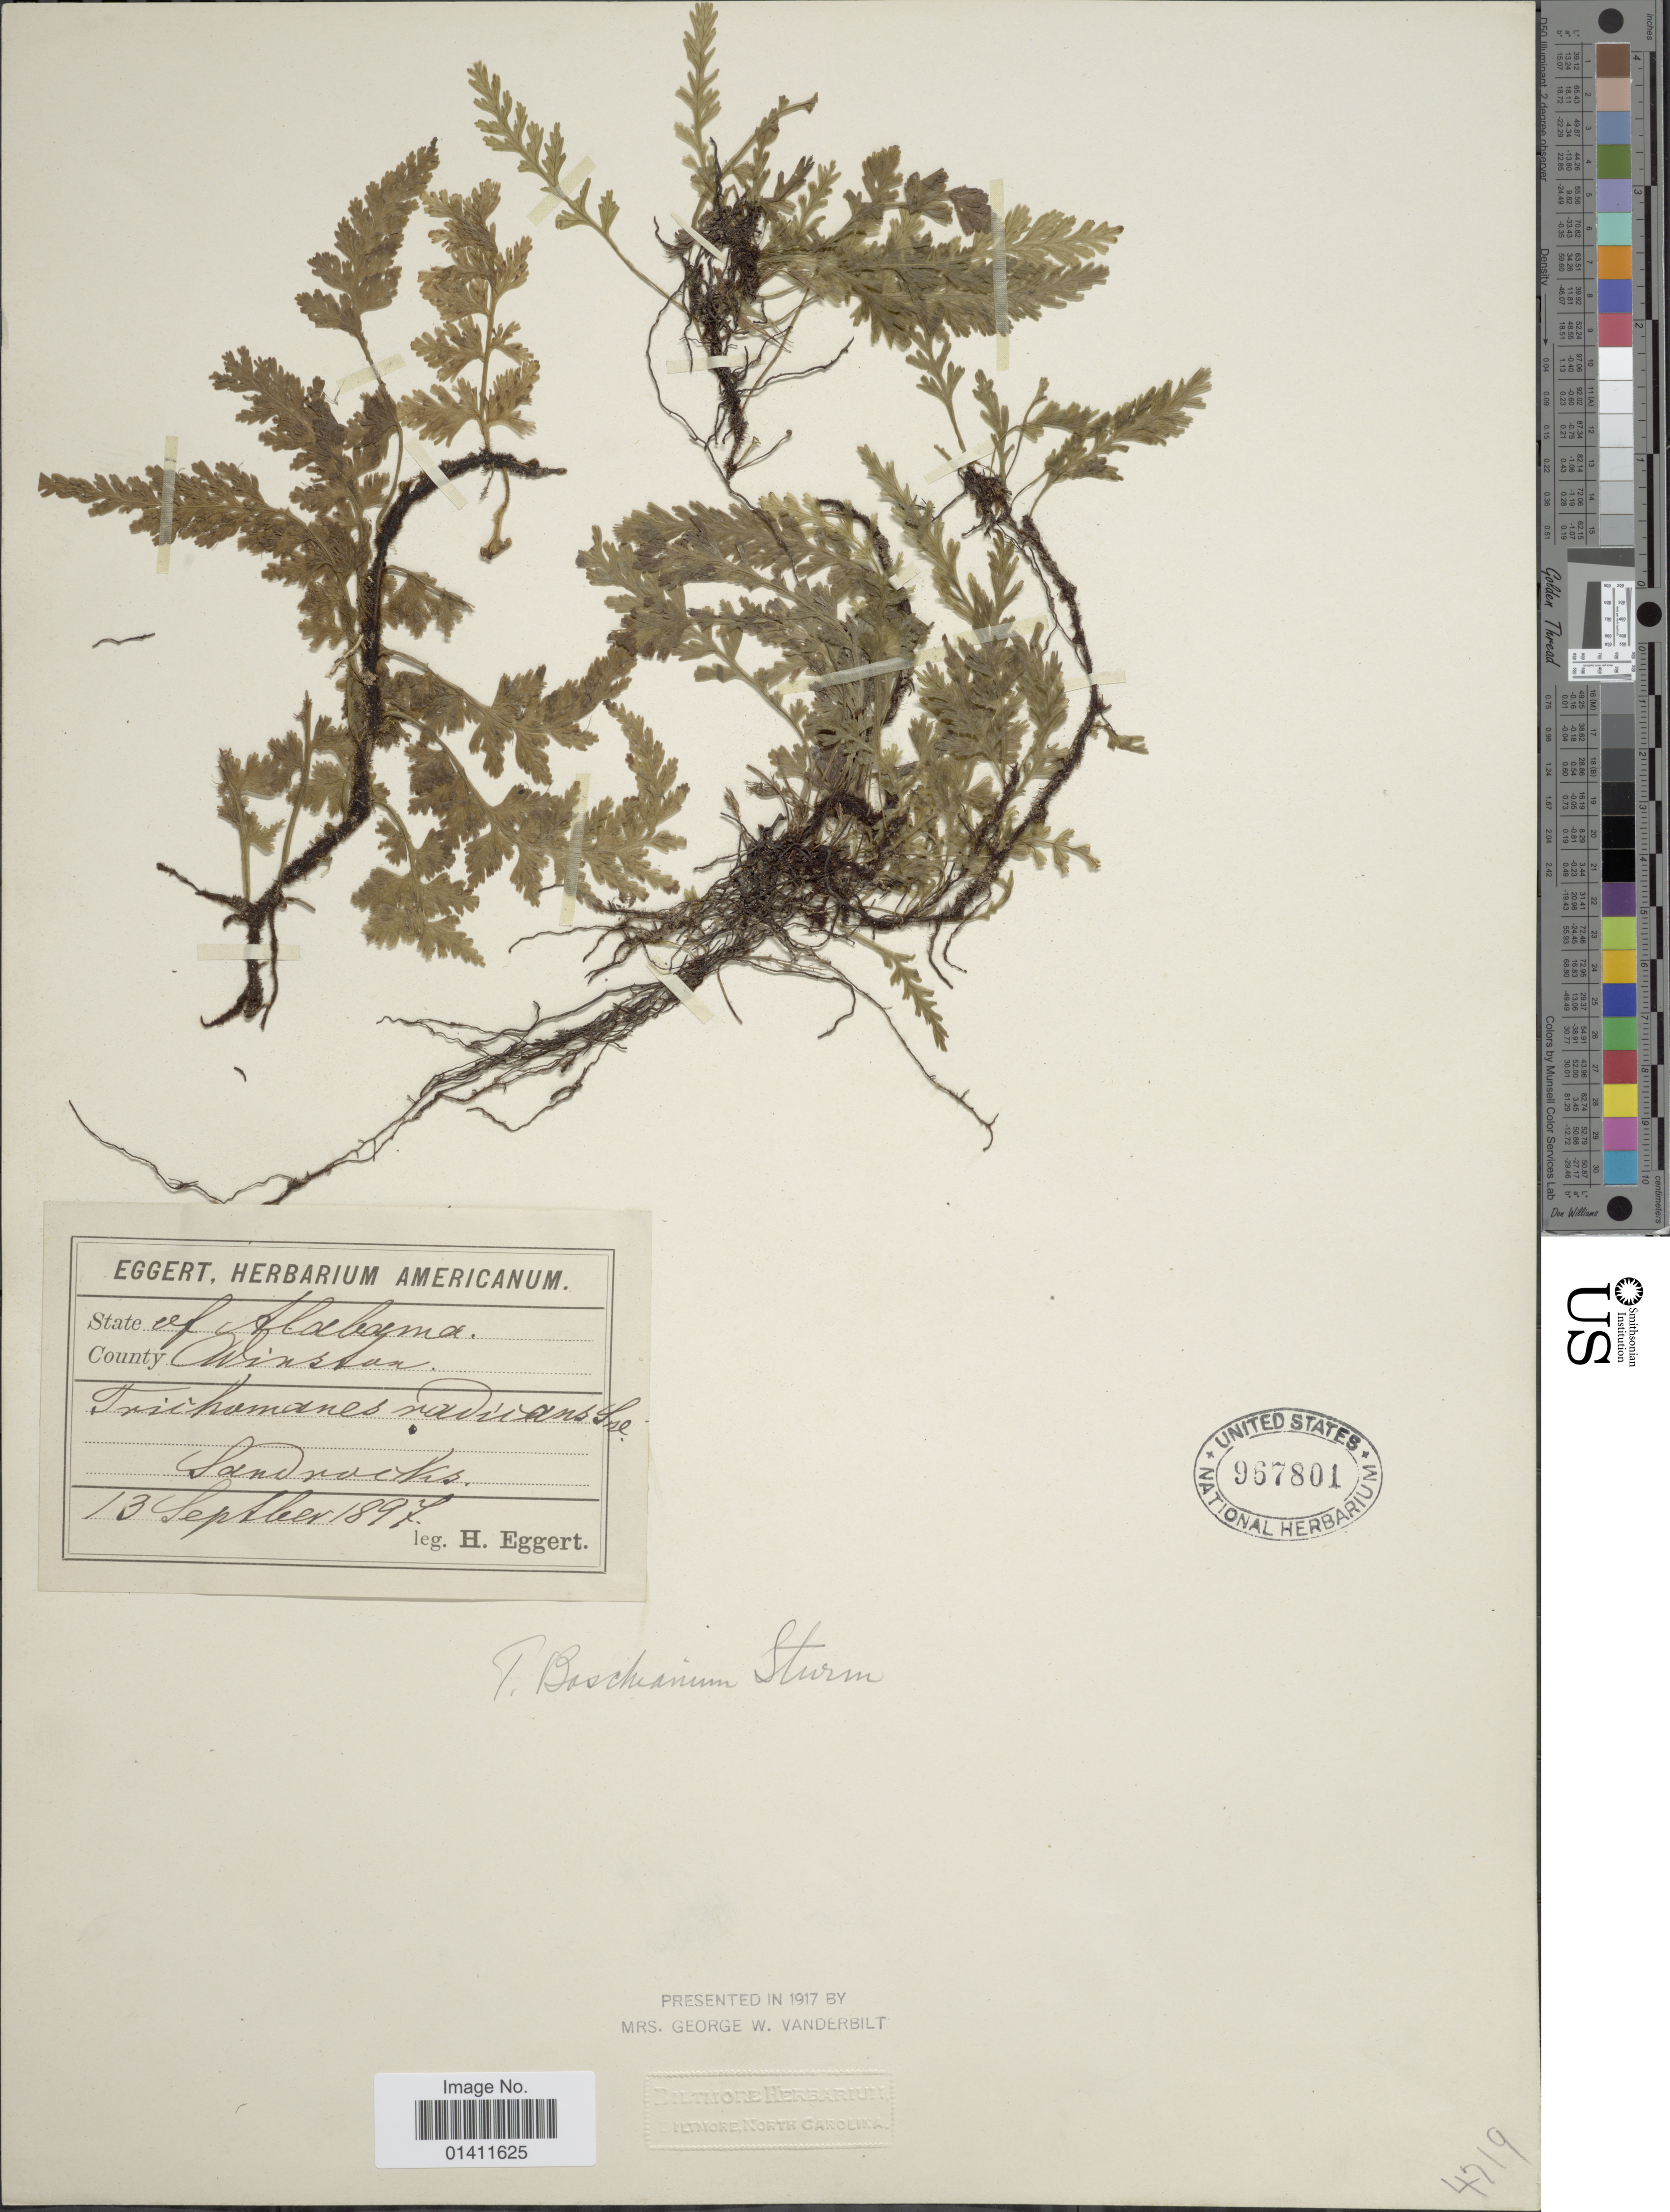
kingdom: Plantae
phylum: Tracheophyta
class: Polypodiopsida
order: Hymenophyllales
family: Hymenophyllaceae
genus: Vandenboschia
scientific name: Vandenboschia boschiana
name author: (J.W. Sturm ex Bosch) Ebihara & K. Iwats.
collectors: H. Eggert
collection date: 1897-08-13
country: United States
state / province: Alabama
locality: County Winston.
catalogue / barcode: US 967801